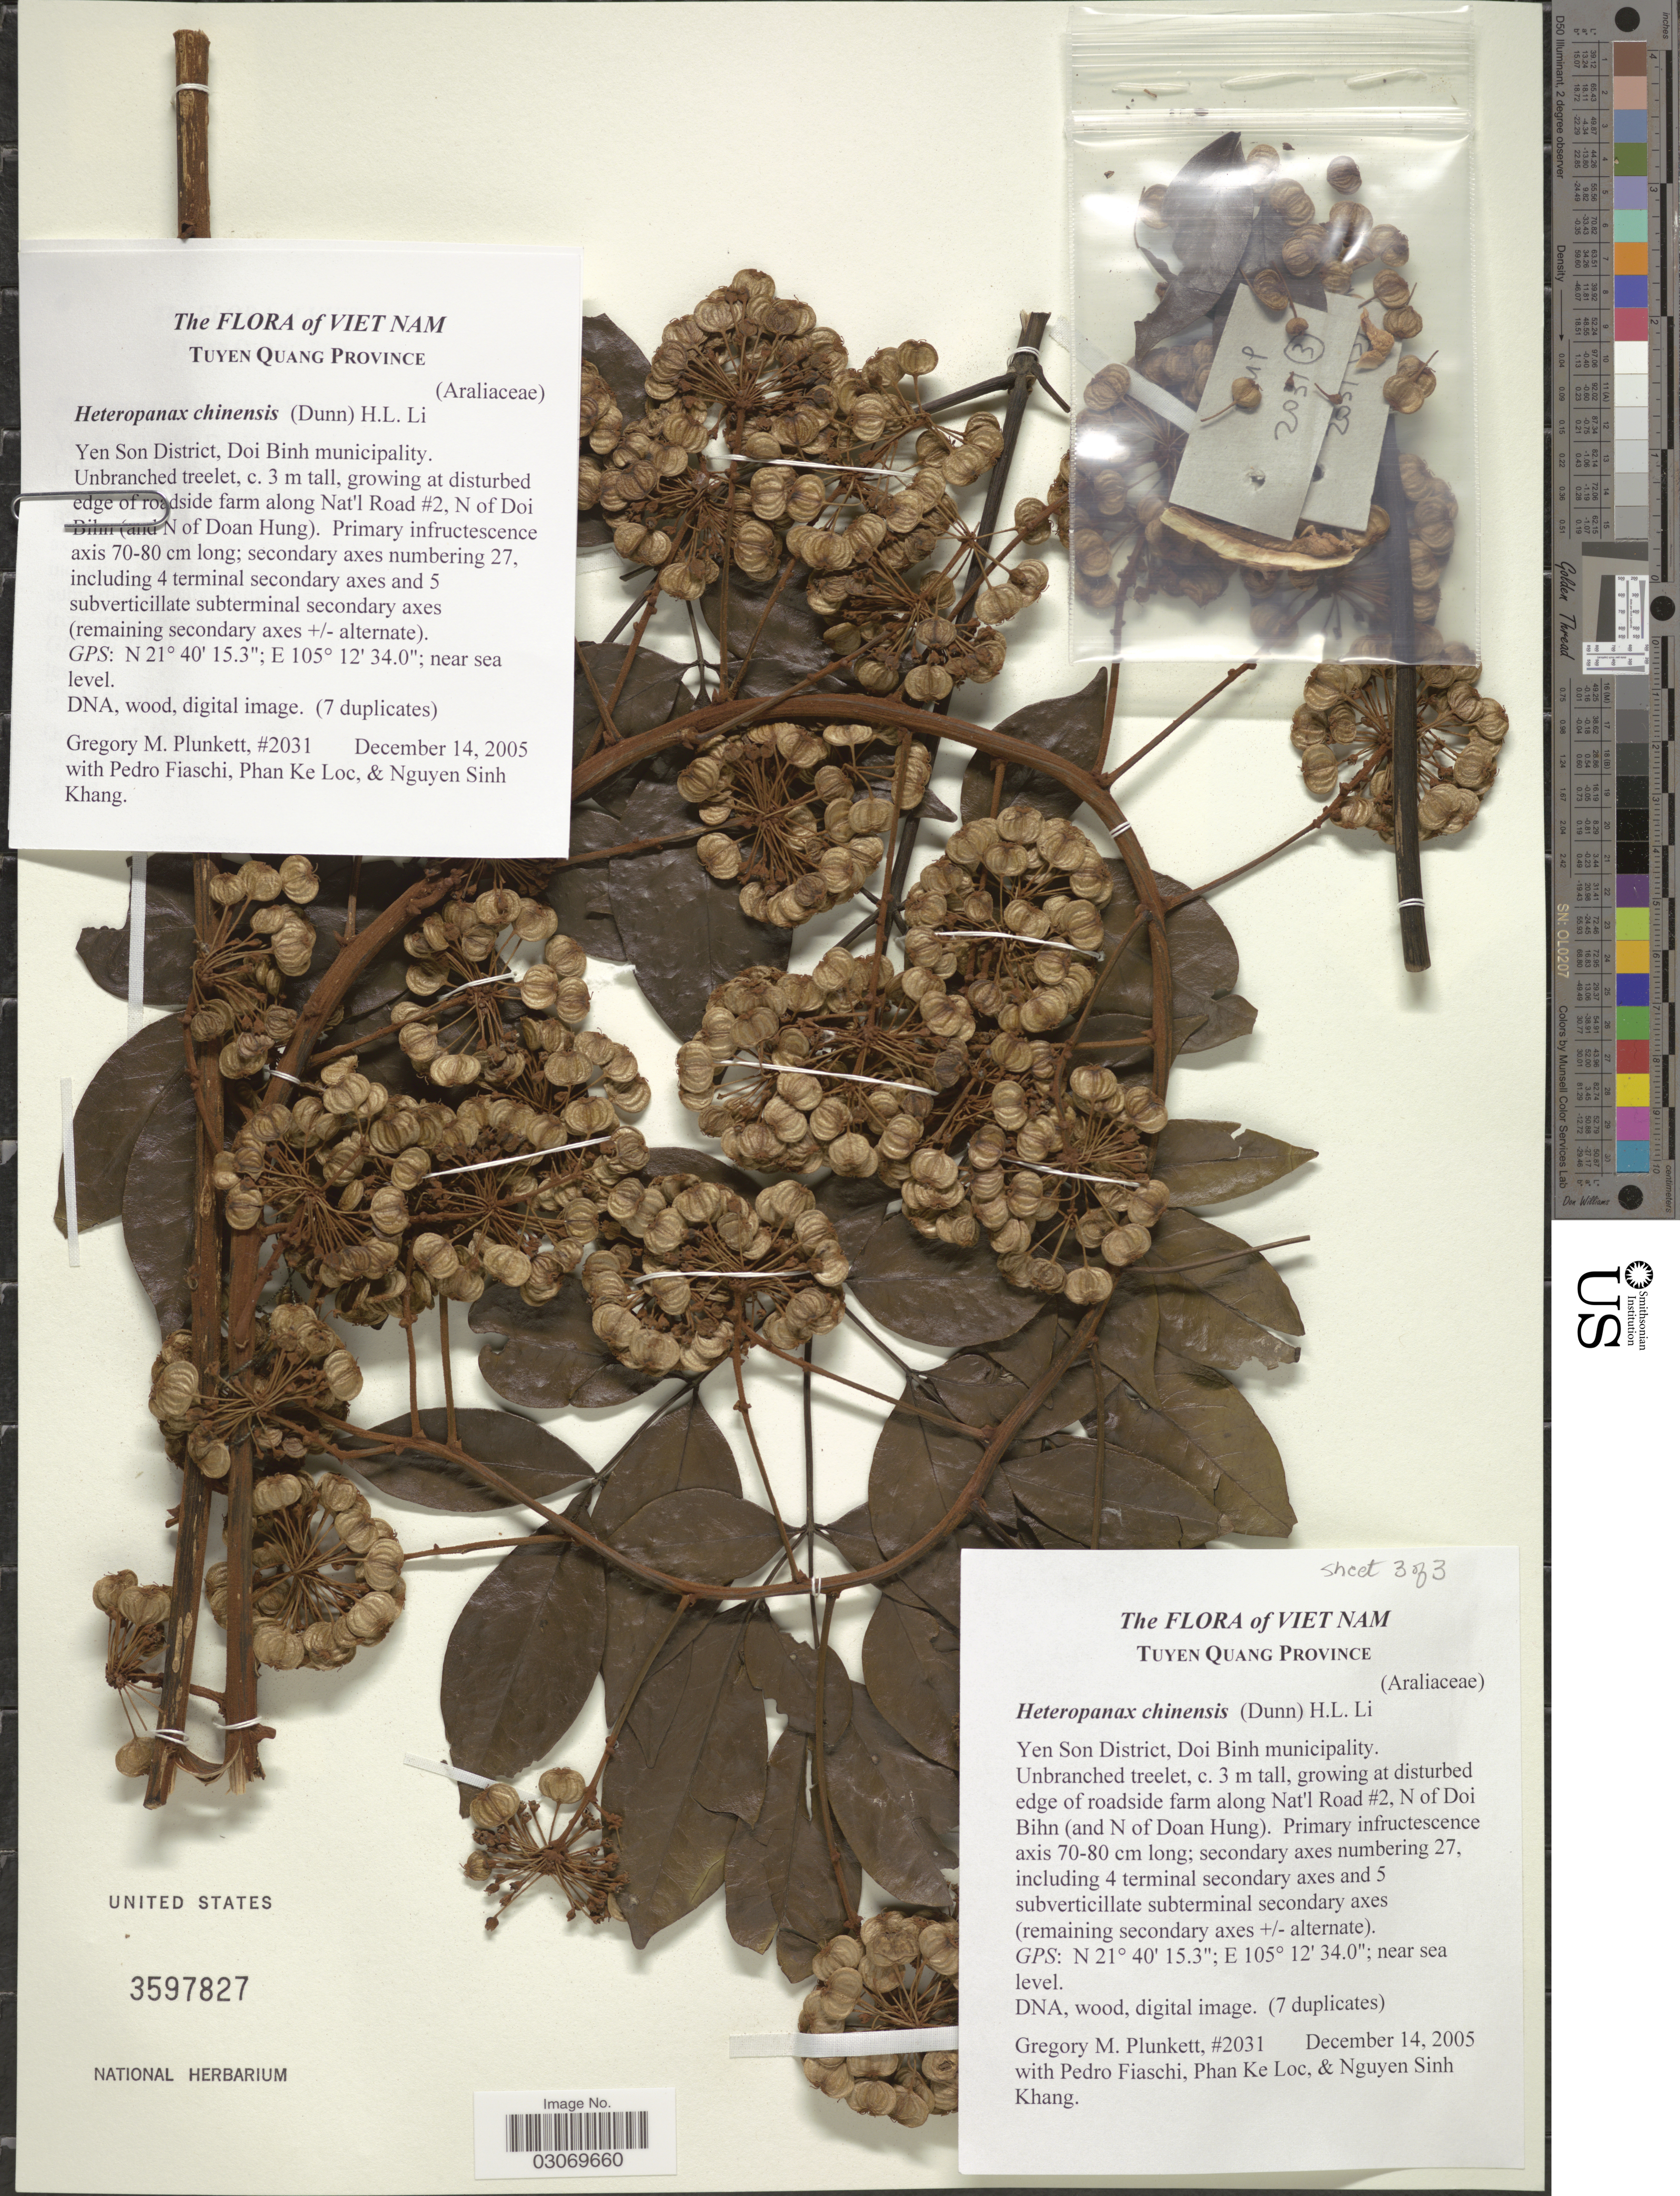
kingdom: Plantae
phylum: Tracheophyta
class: Magnoliopsida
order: Apiales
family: Araliaceae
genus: Heteropanax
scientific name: Heteropanax chinensis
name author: (Dunn) H.L. Li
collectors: G. M. Plunkett, P. Fiaschi, Phan Kê Lôc & N. Khang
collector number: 2031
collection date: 2005-12-14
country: Vietnam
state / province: Tuyen Quang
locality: Yen Son District, Doi Binh municipality, growing at disturbed edge of roadside farm along Nat'l Road #2, N of Doi Bihn (and N of Doan Hung).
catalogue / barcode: US 3597827